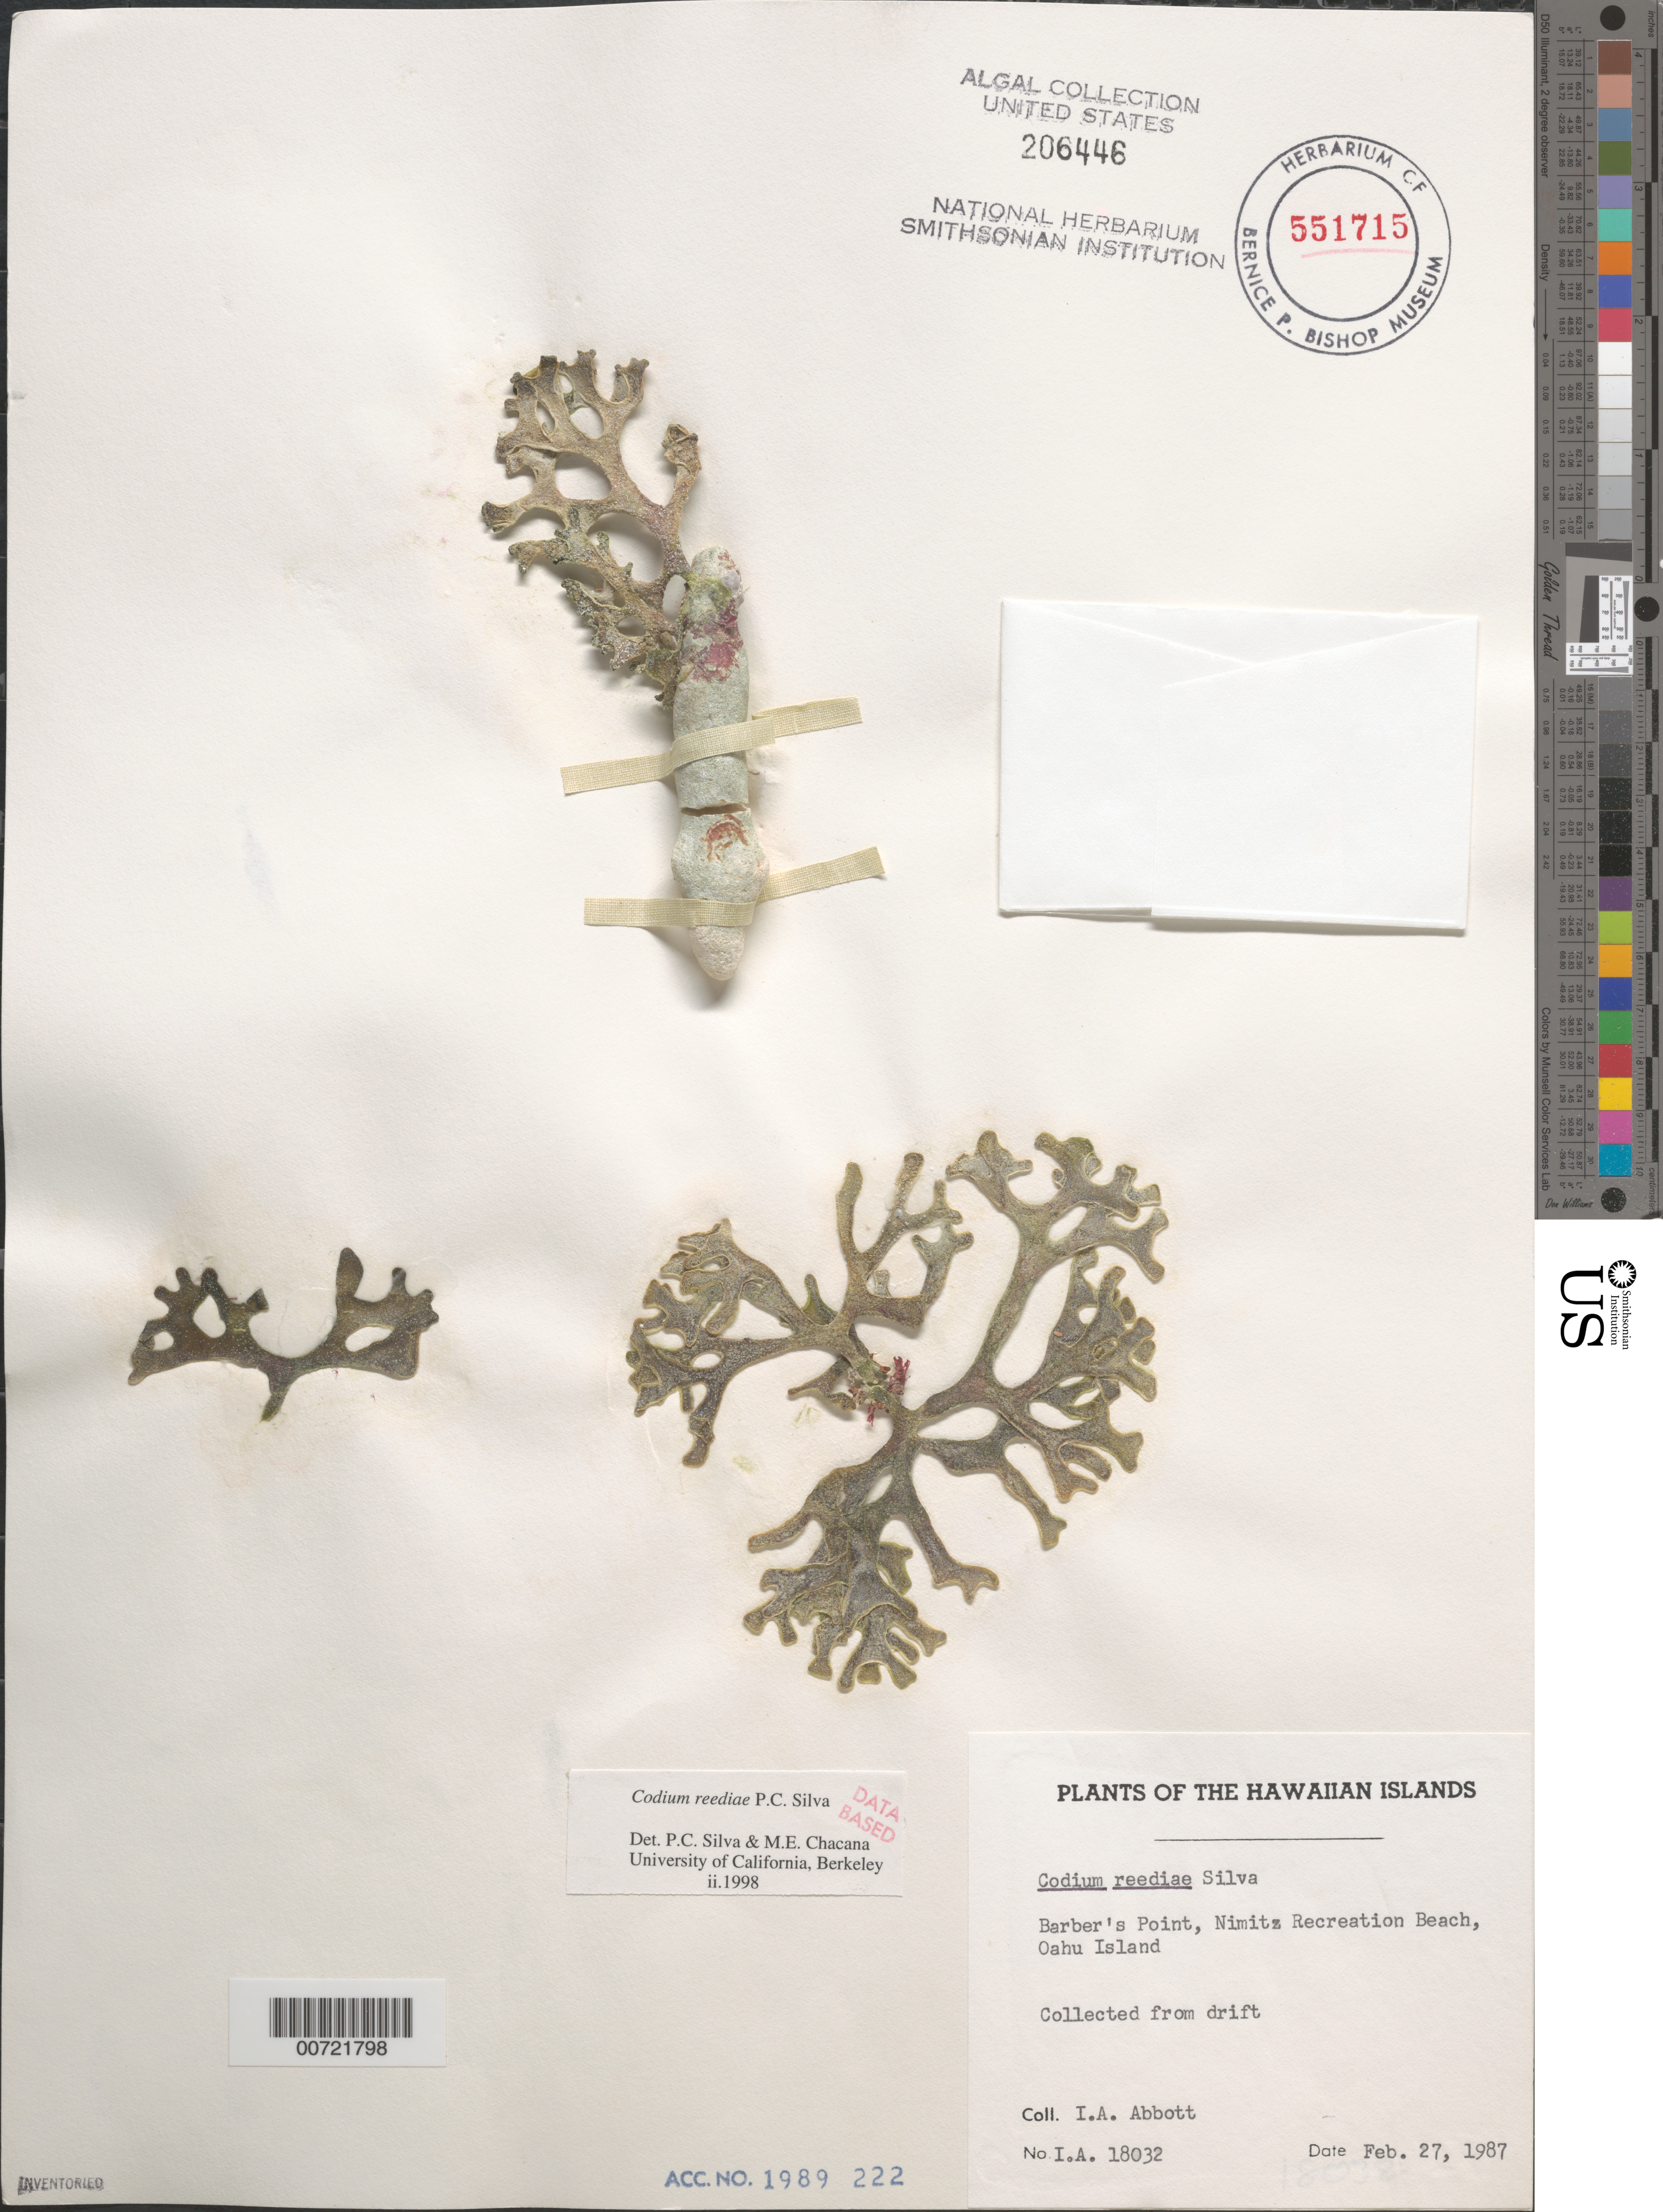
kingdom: Plantae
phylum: Chlorophyta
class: Ulvophyceae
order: Bryopsidales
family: Codiaceae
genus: Codium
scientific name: Codium reediae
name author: P.C. Silva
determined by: Pedroche, F. F.; Silva, P. C.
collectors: I. A. Abbott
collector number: IAA 18032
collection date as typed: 27 Feb 1987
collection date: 1987-02-27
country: United States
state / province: Hawaii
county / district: Honolulu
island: Oahu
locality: Barbers Point (Barber's Point), Nimitz Recreation Beach or Nimitz Recreation Field (Naval Air Station)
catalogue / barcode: US 206446